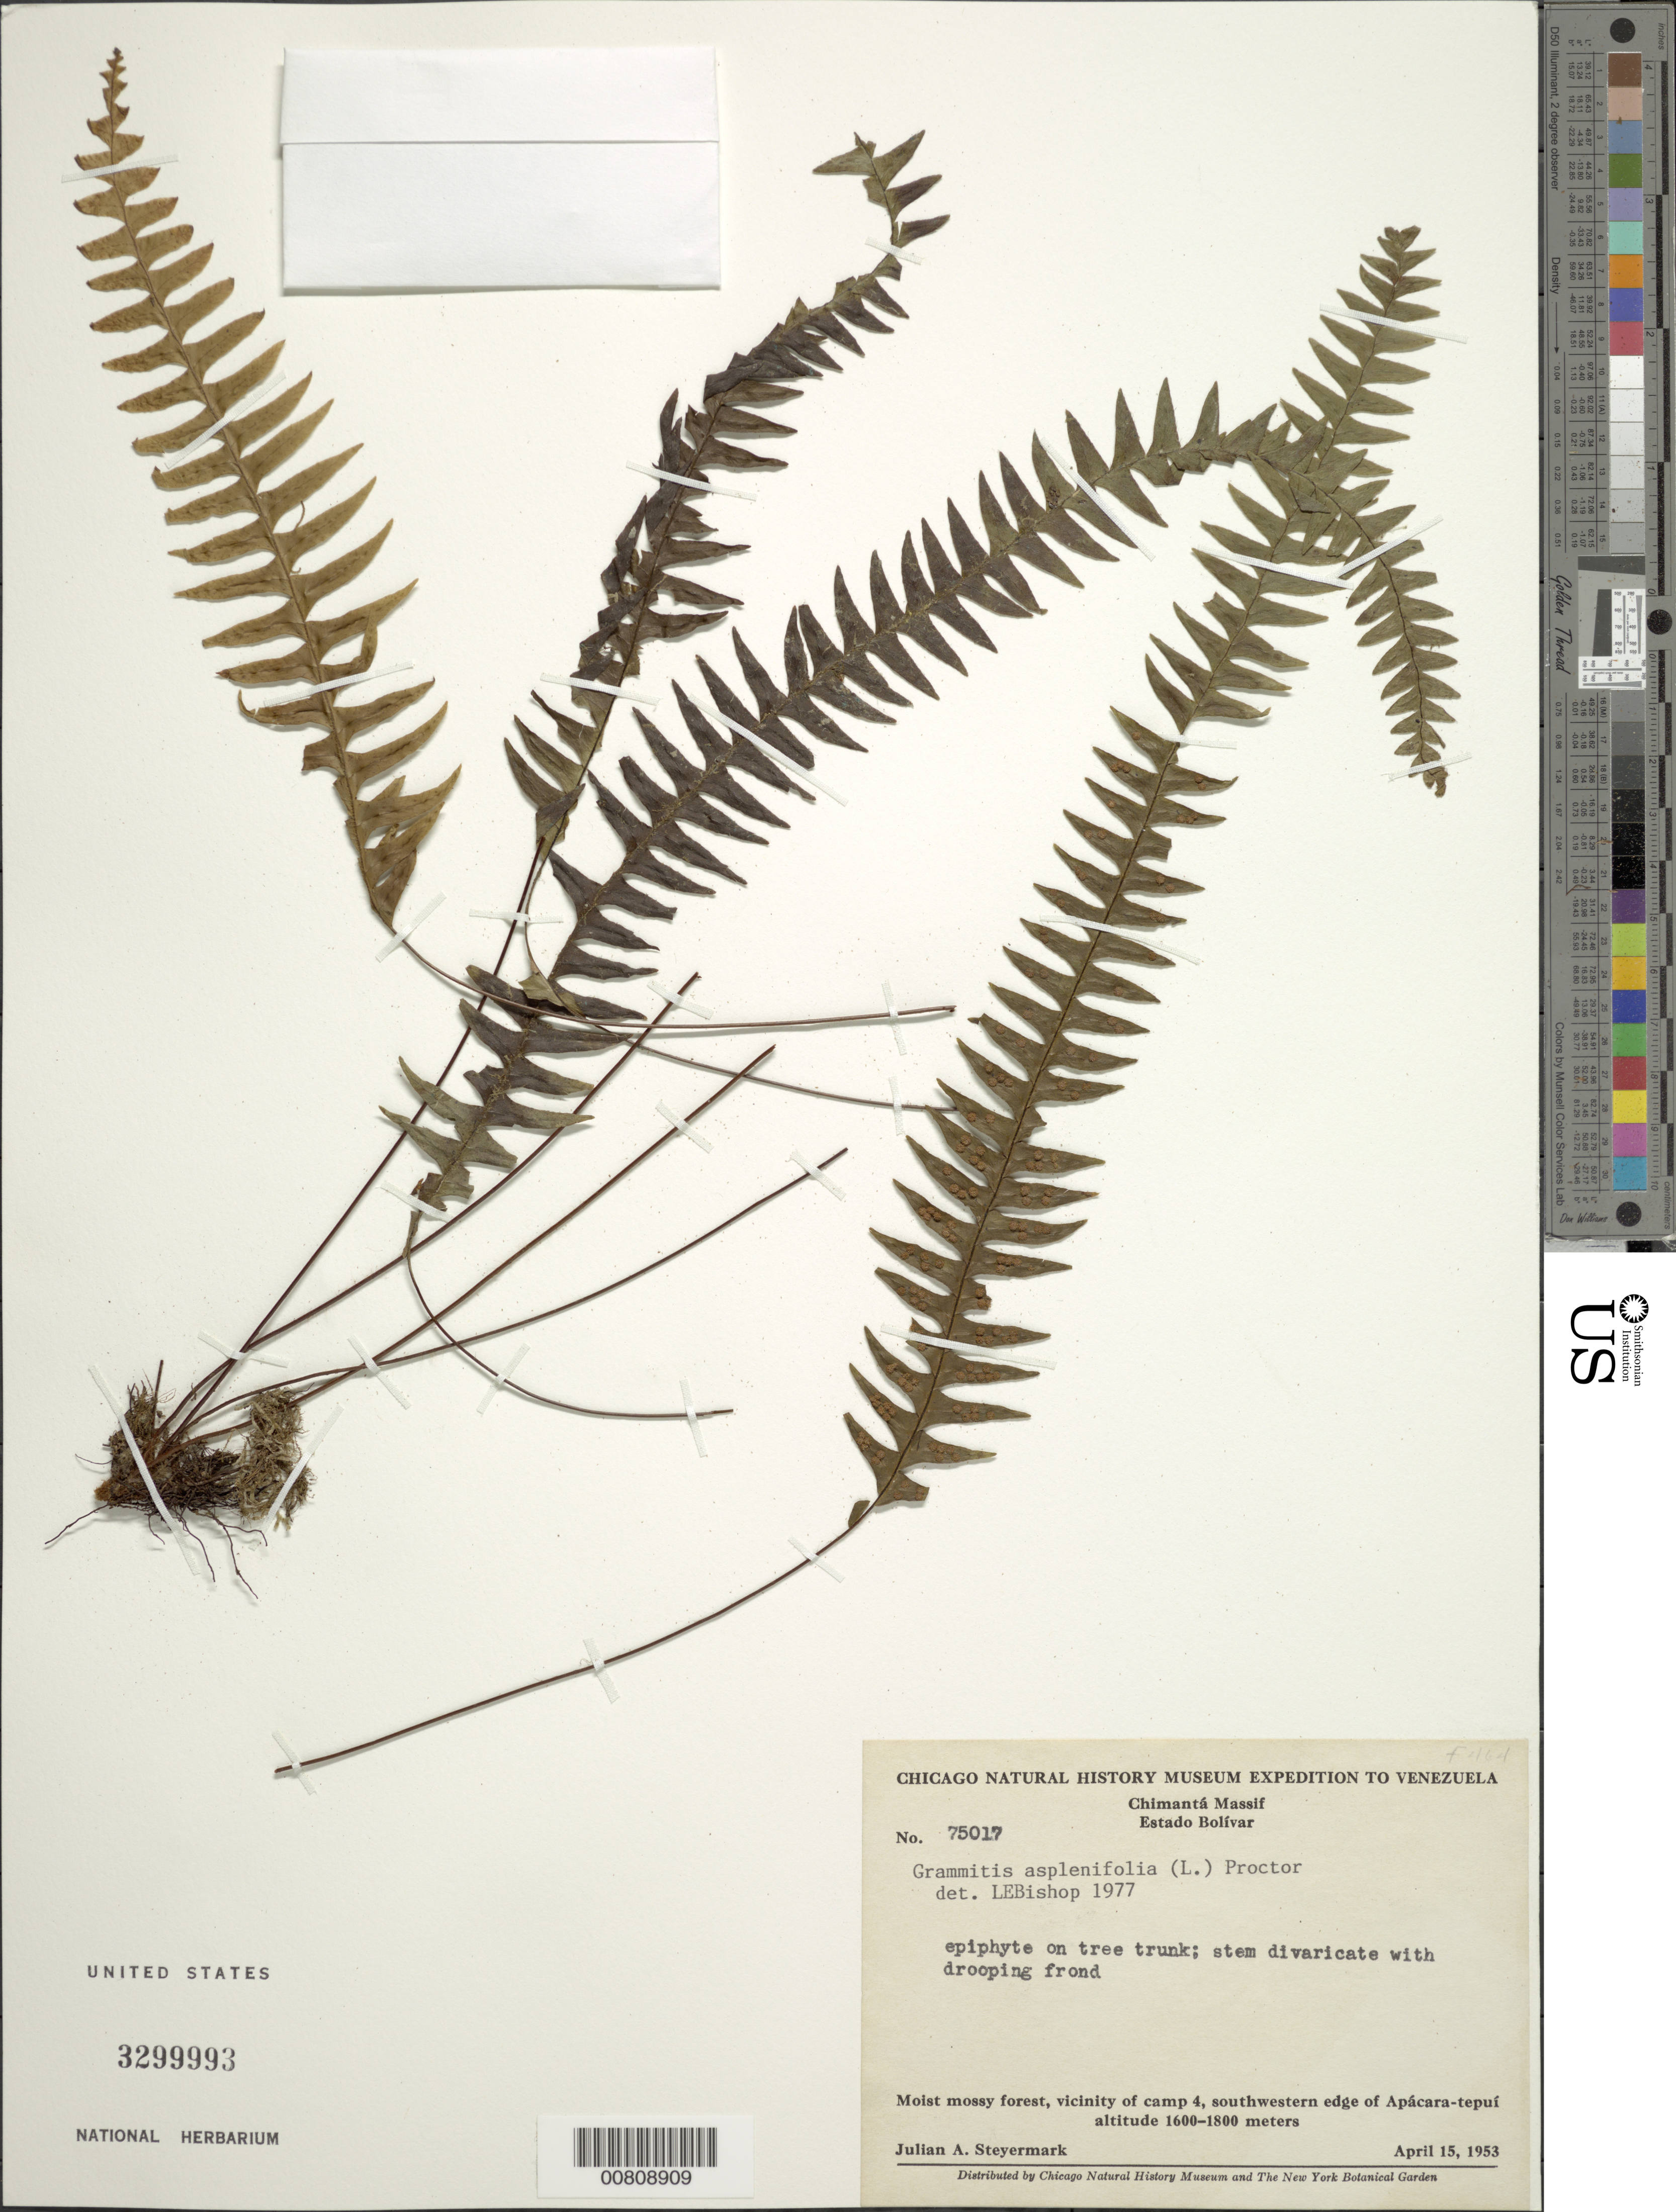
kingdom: Plantae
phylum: Tracheophyta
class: Polypodiopsida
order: Polypodiales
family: Polypodiaceae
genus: Terpsichore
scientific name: Terpsichore asplenifolia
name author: (L.) A.R. Sm.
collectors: J. Steyermark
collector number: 75017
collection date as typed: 15-Apr-53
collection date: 1953-04-15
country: Venezuela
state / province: Bolívar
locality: Chimantá Massif, camp 4, SW edge of Apácara-tepuí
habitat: Moist mossy forest; on tree trunk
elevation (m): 1600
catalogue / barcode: US 3299993